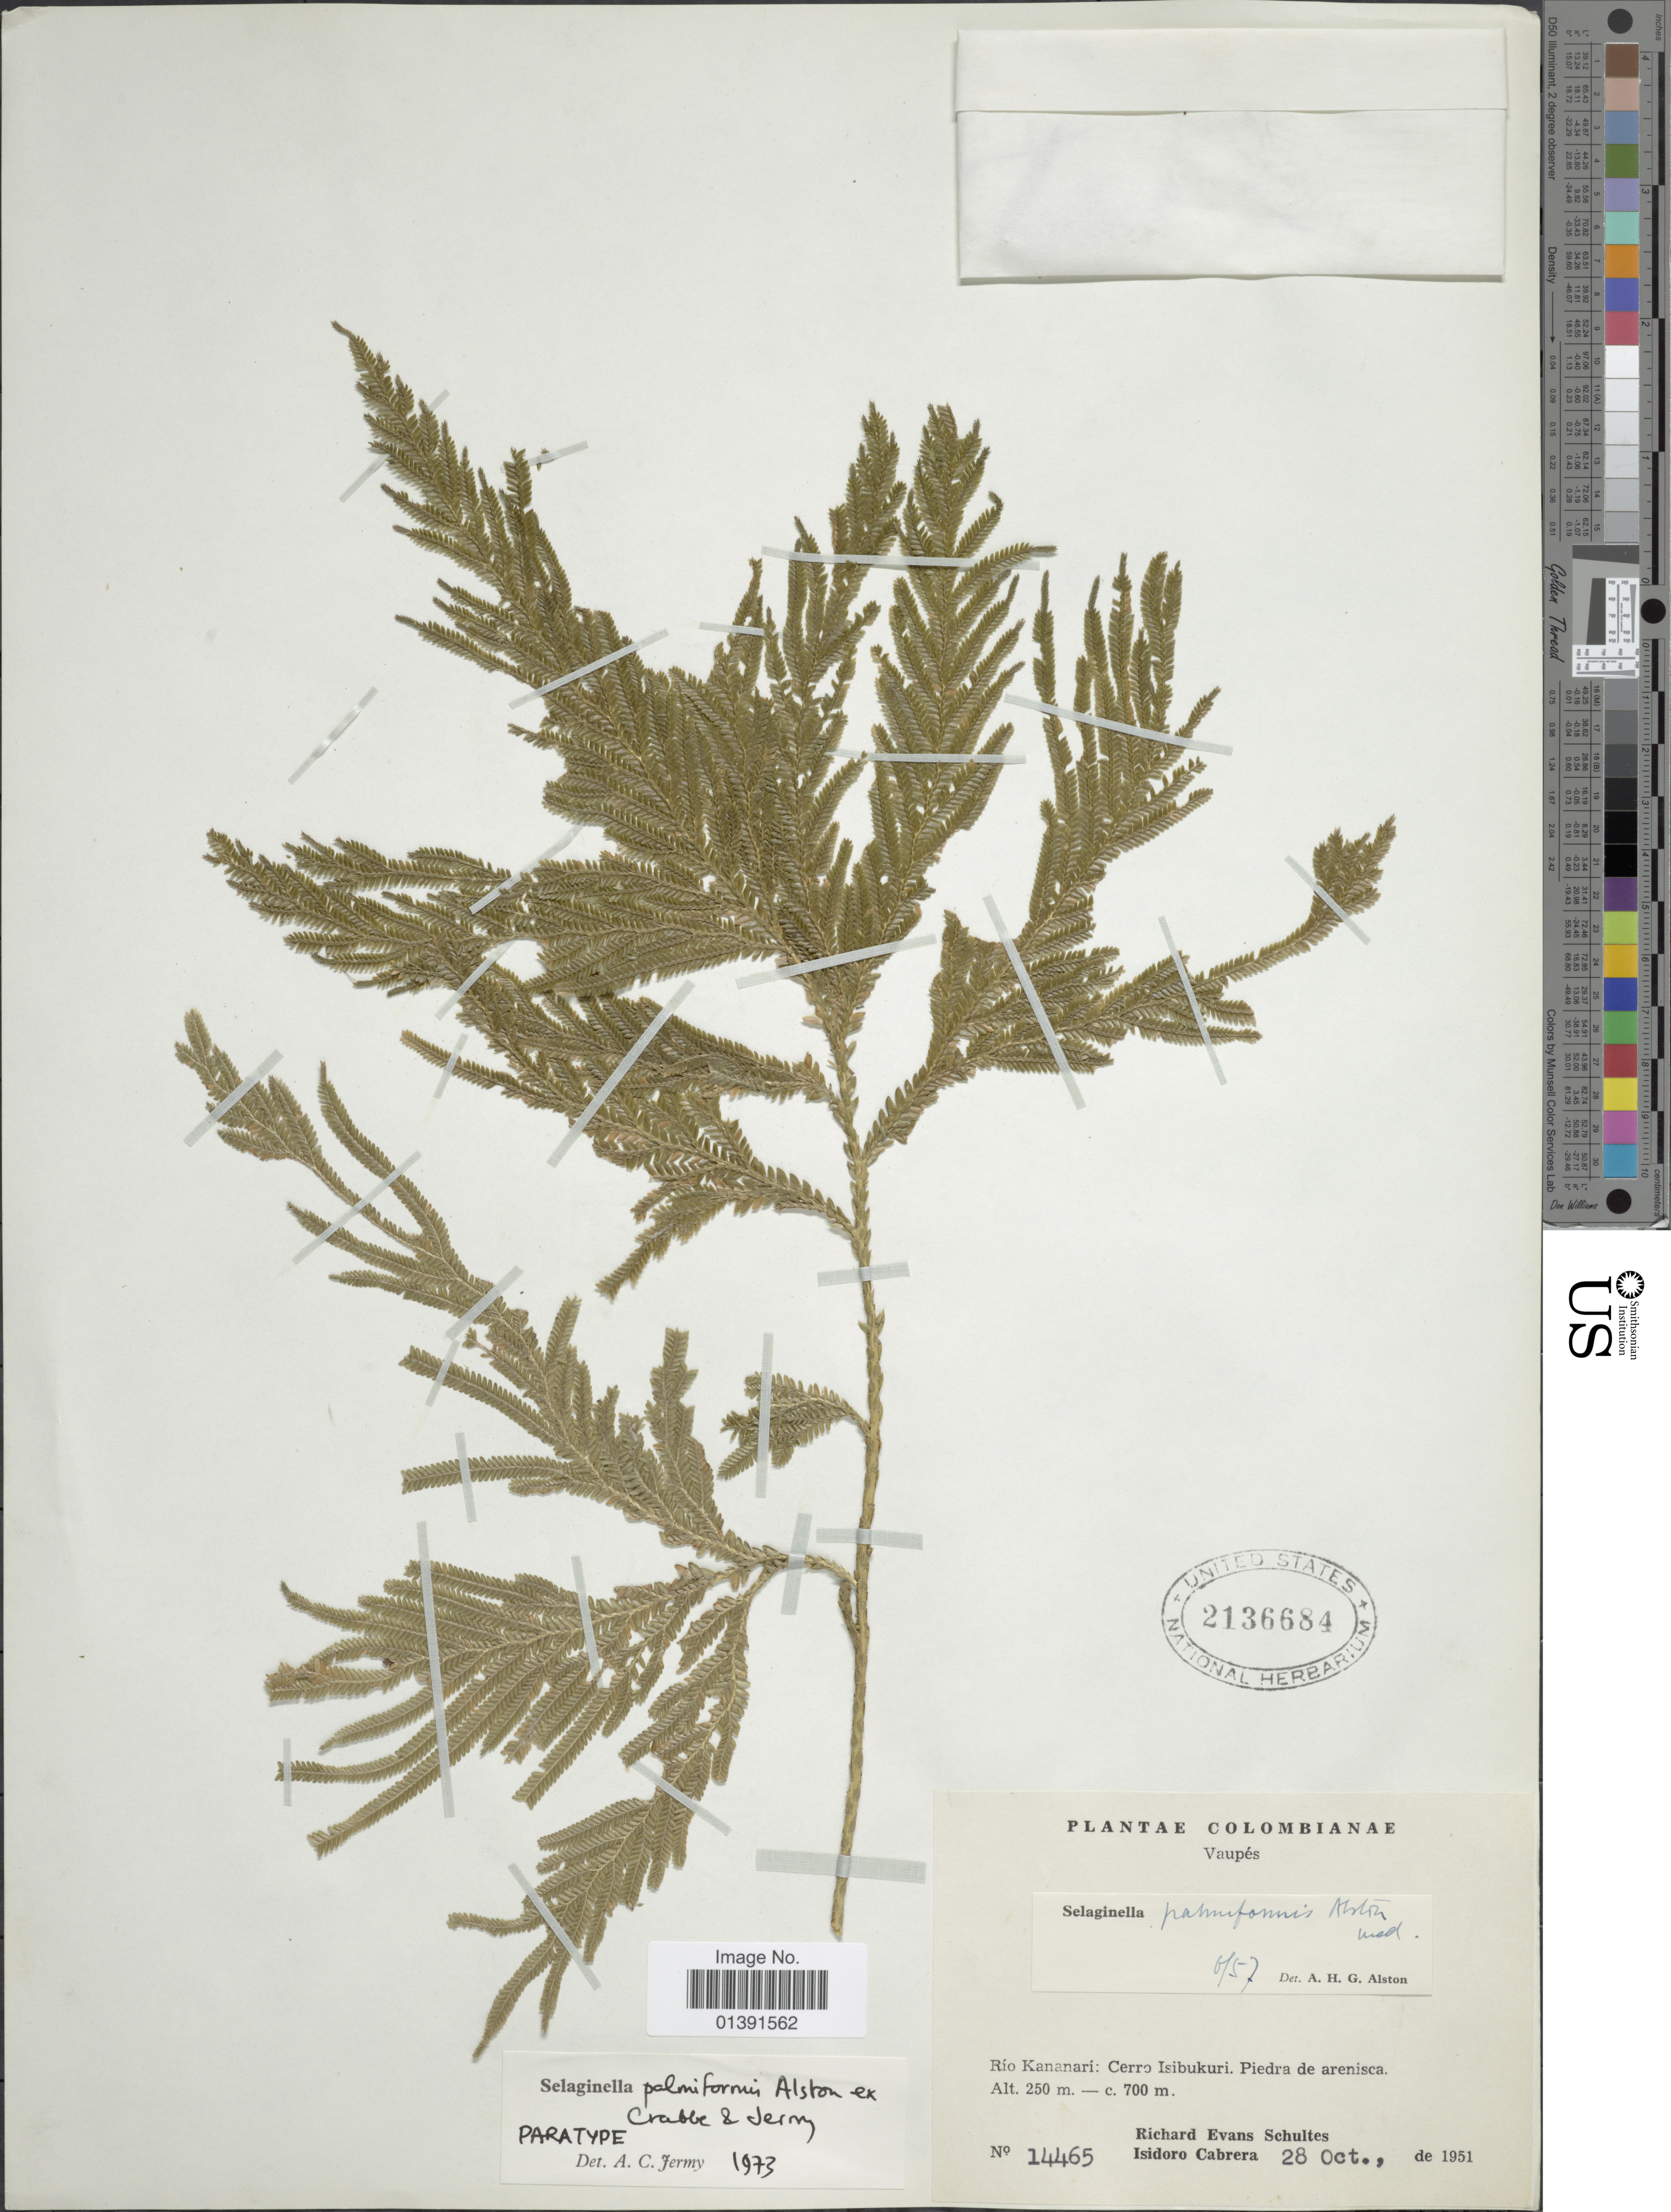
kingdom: Plantae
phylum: Tracheophyta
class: Lycopodiopsida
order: Selaginellales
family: Selaginellaceae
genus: Selaginella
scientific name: Selaginella palmiformis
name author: Alston ex Crabbe & Jermy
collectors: R. E. Schultes & I. Cabrera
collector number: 14465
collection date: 1951-10-28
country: Colombia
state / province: Vaupés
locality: Rio Kananari: Cerro Isibukuri Piedra de Arenisca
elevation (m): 250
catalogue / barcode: US 2136684